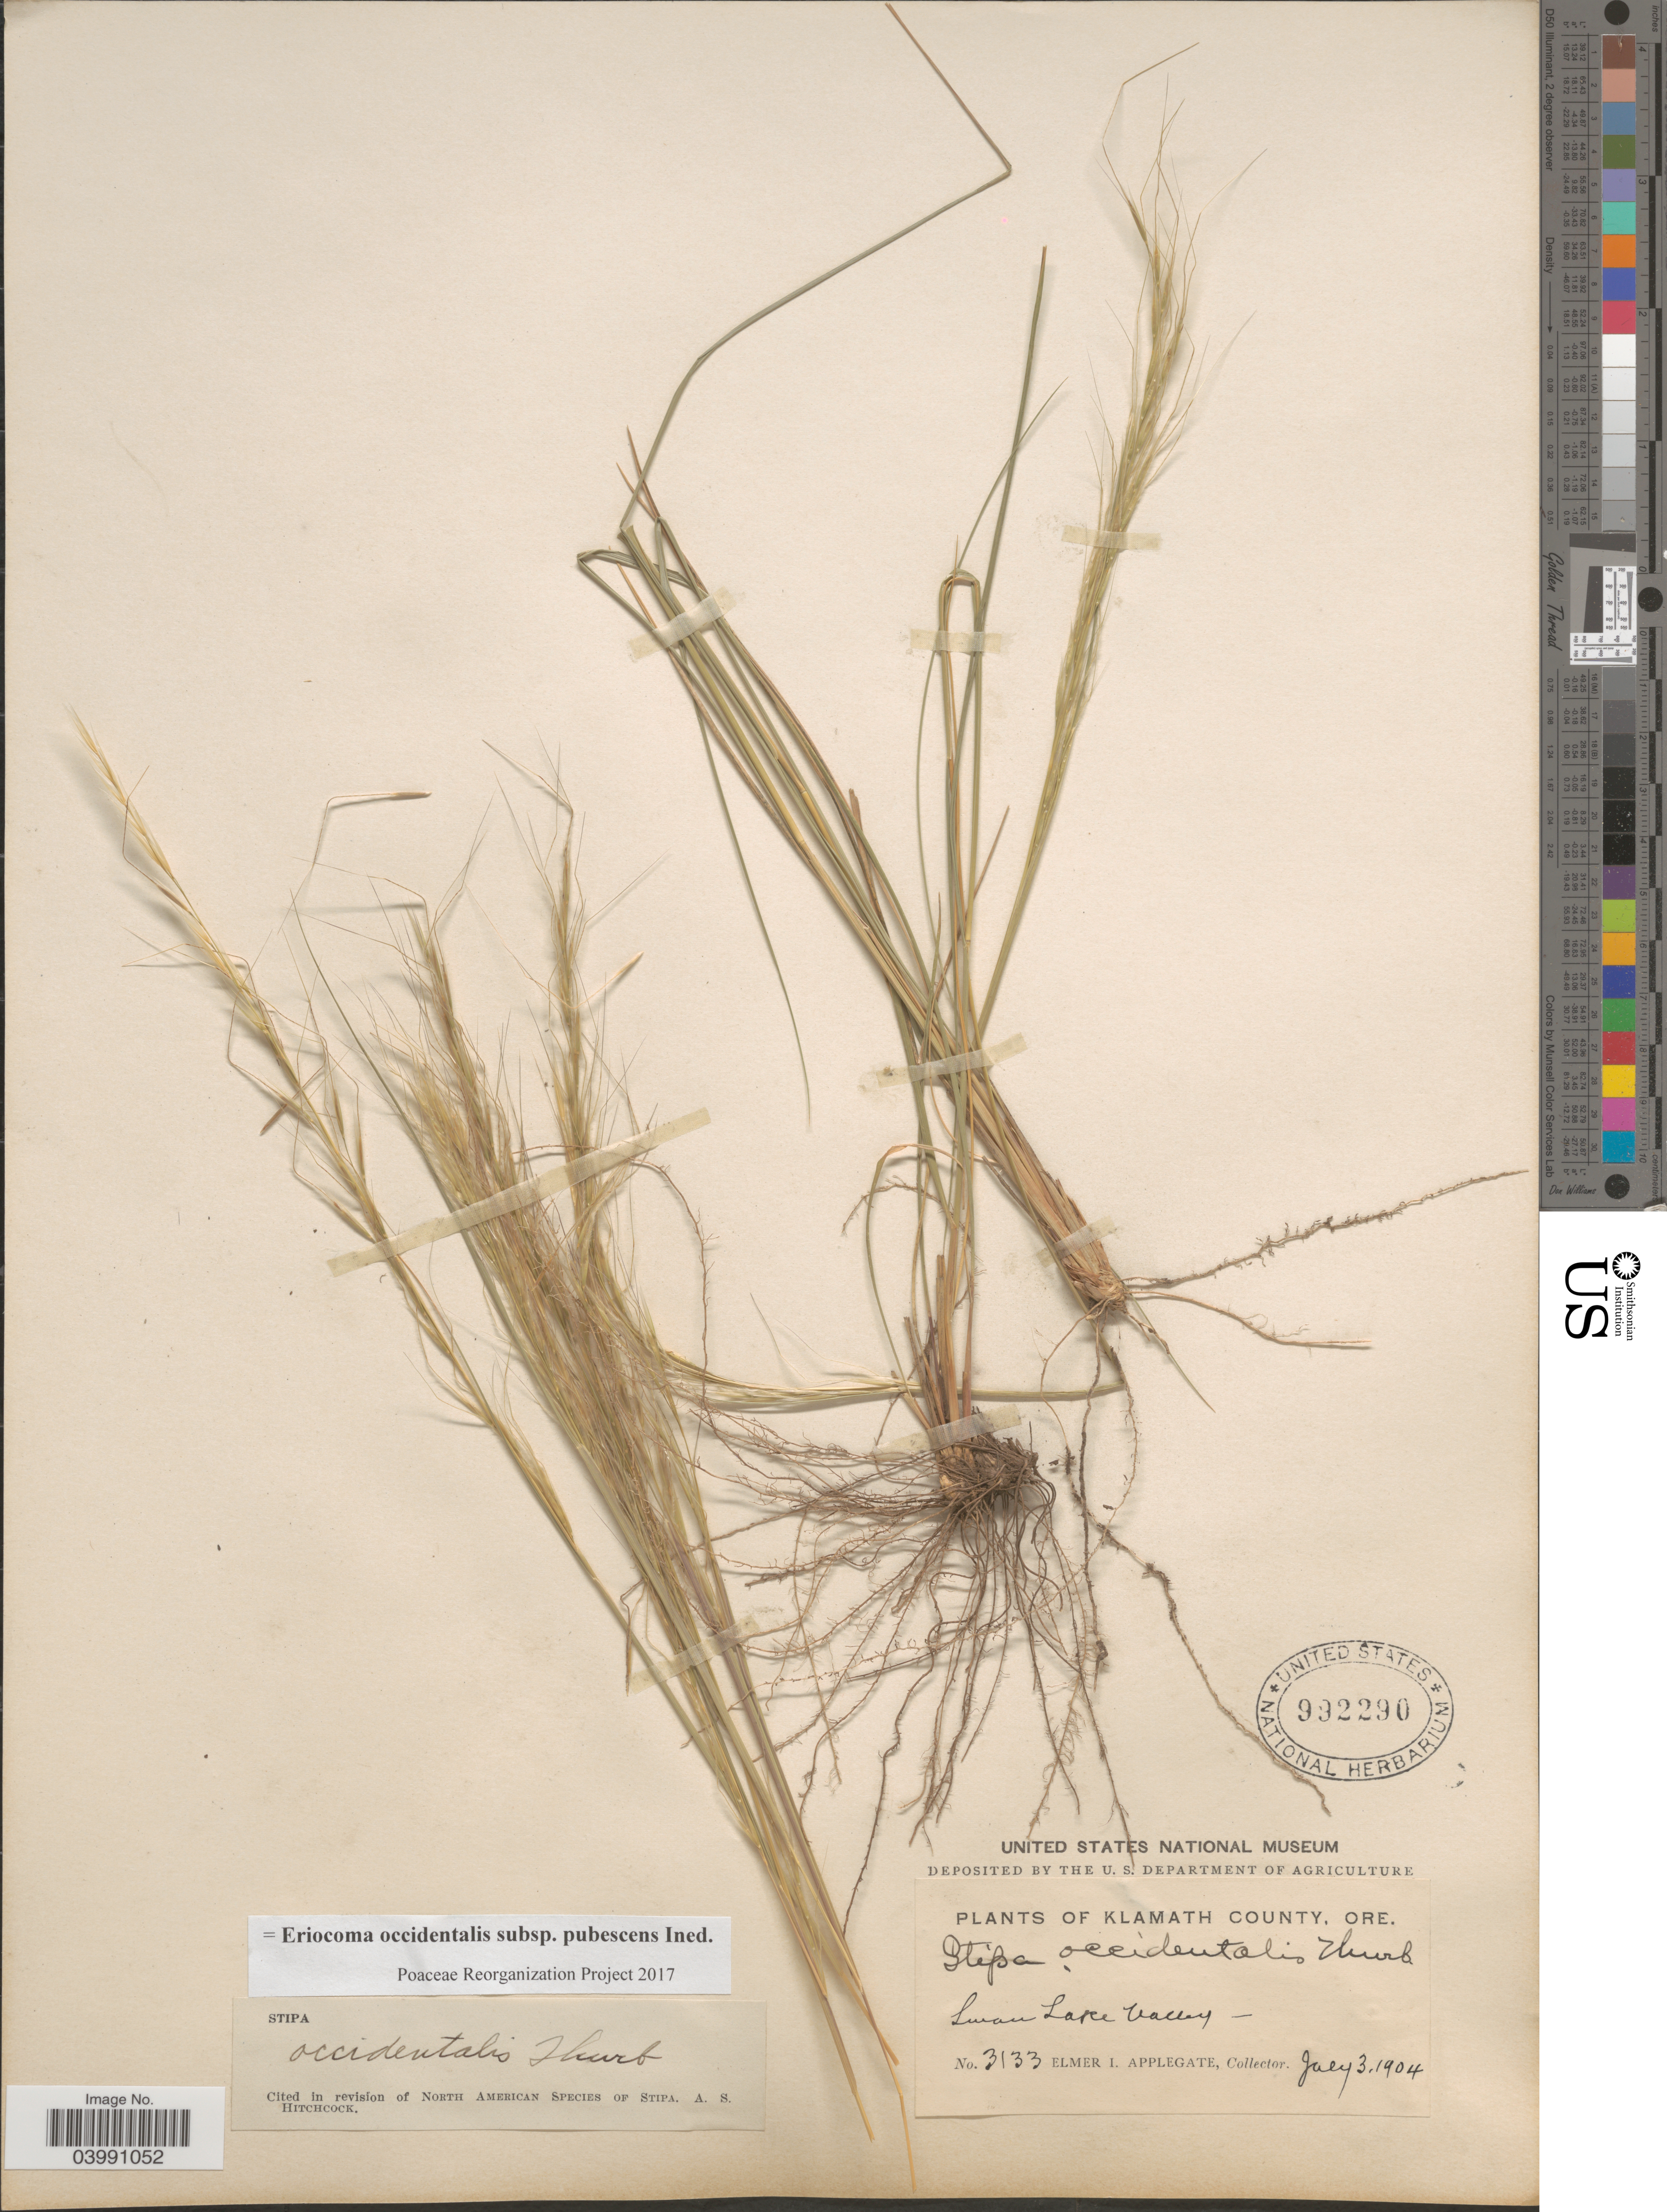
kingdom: Plantae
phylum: Tracheophyta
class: Liliopsida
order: Poales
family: Poaceae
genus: Eriocoma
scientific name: Eriocoma occidentalis subsp. pubescens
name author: (Vasey) Romasch.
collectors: E. I. Applegate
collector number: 3133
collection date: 1904-07-03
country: United States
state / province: Oregon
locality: Klamath County. Swan Lake Valley.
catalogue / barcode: US 992290